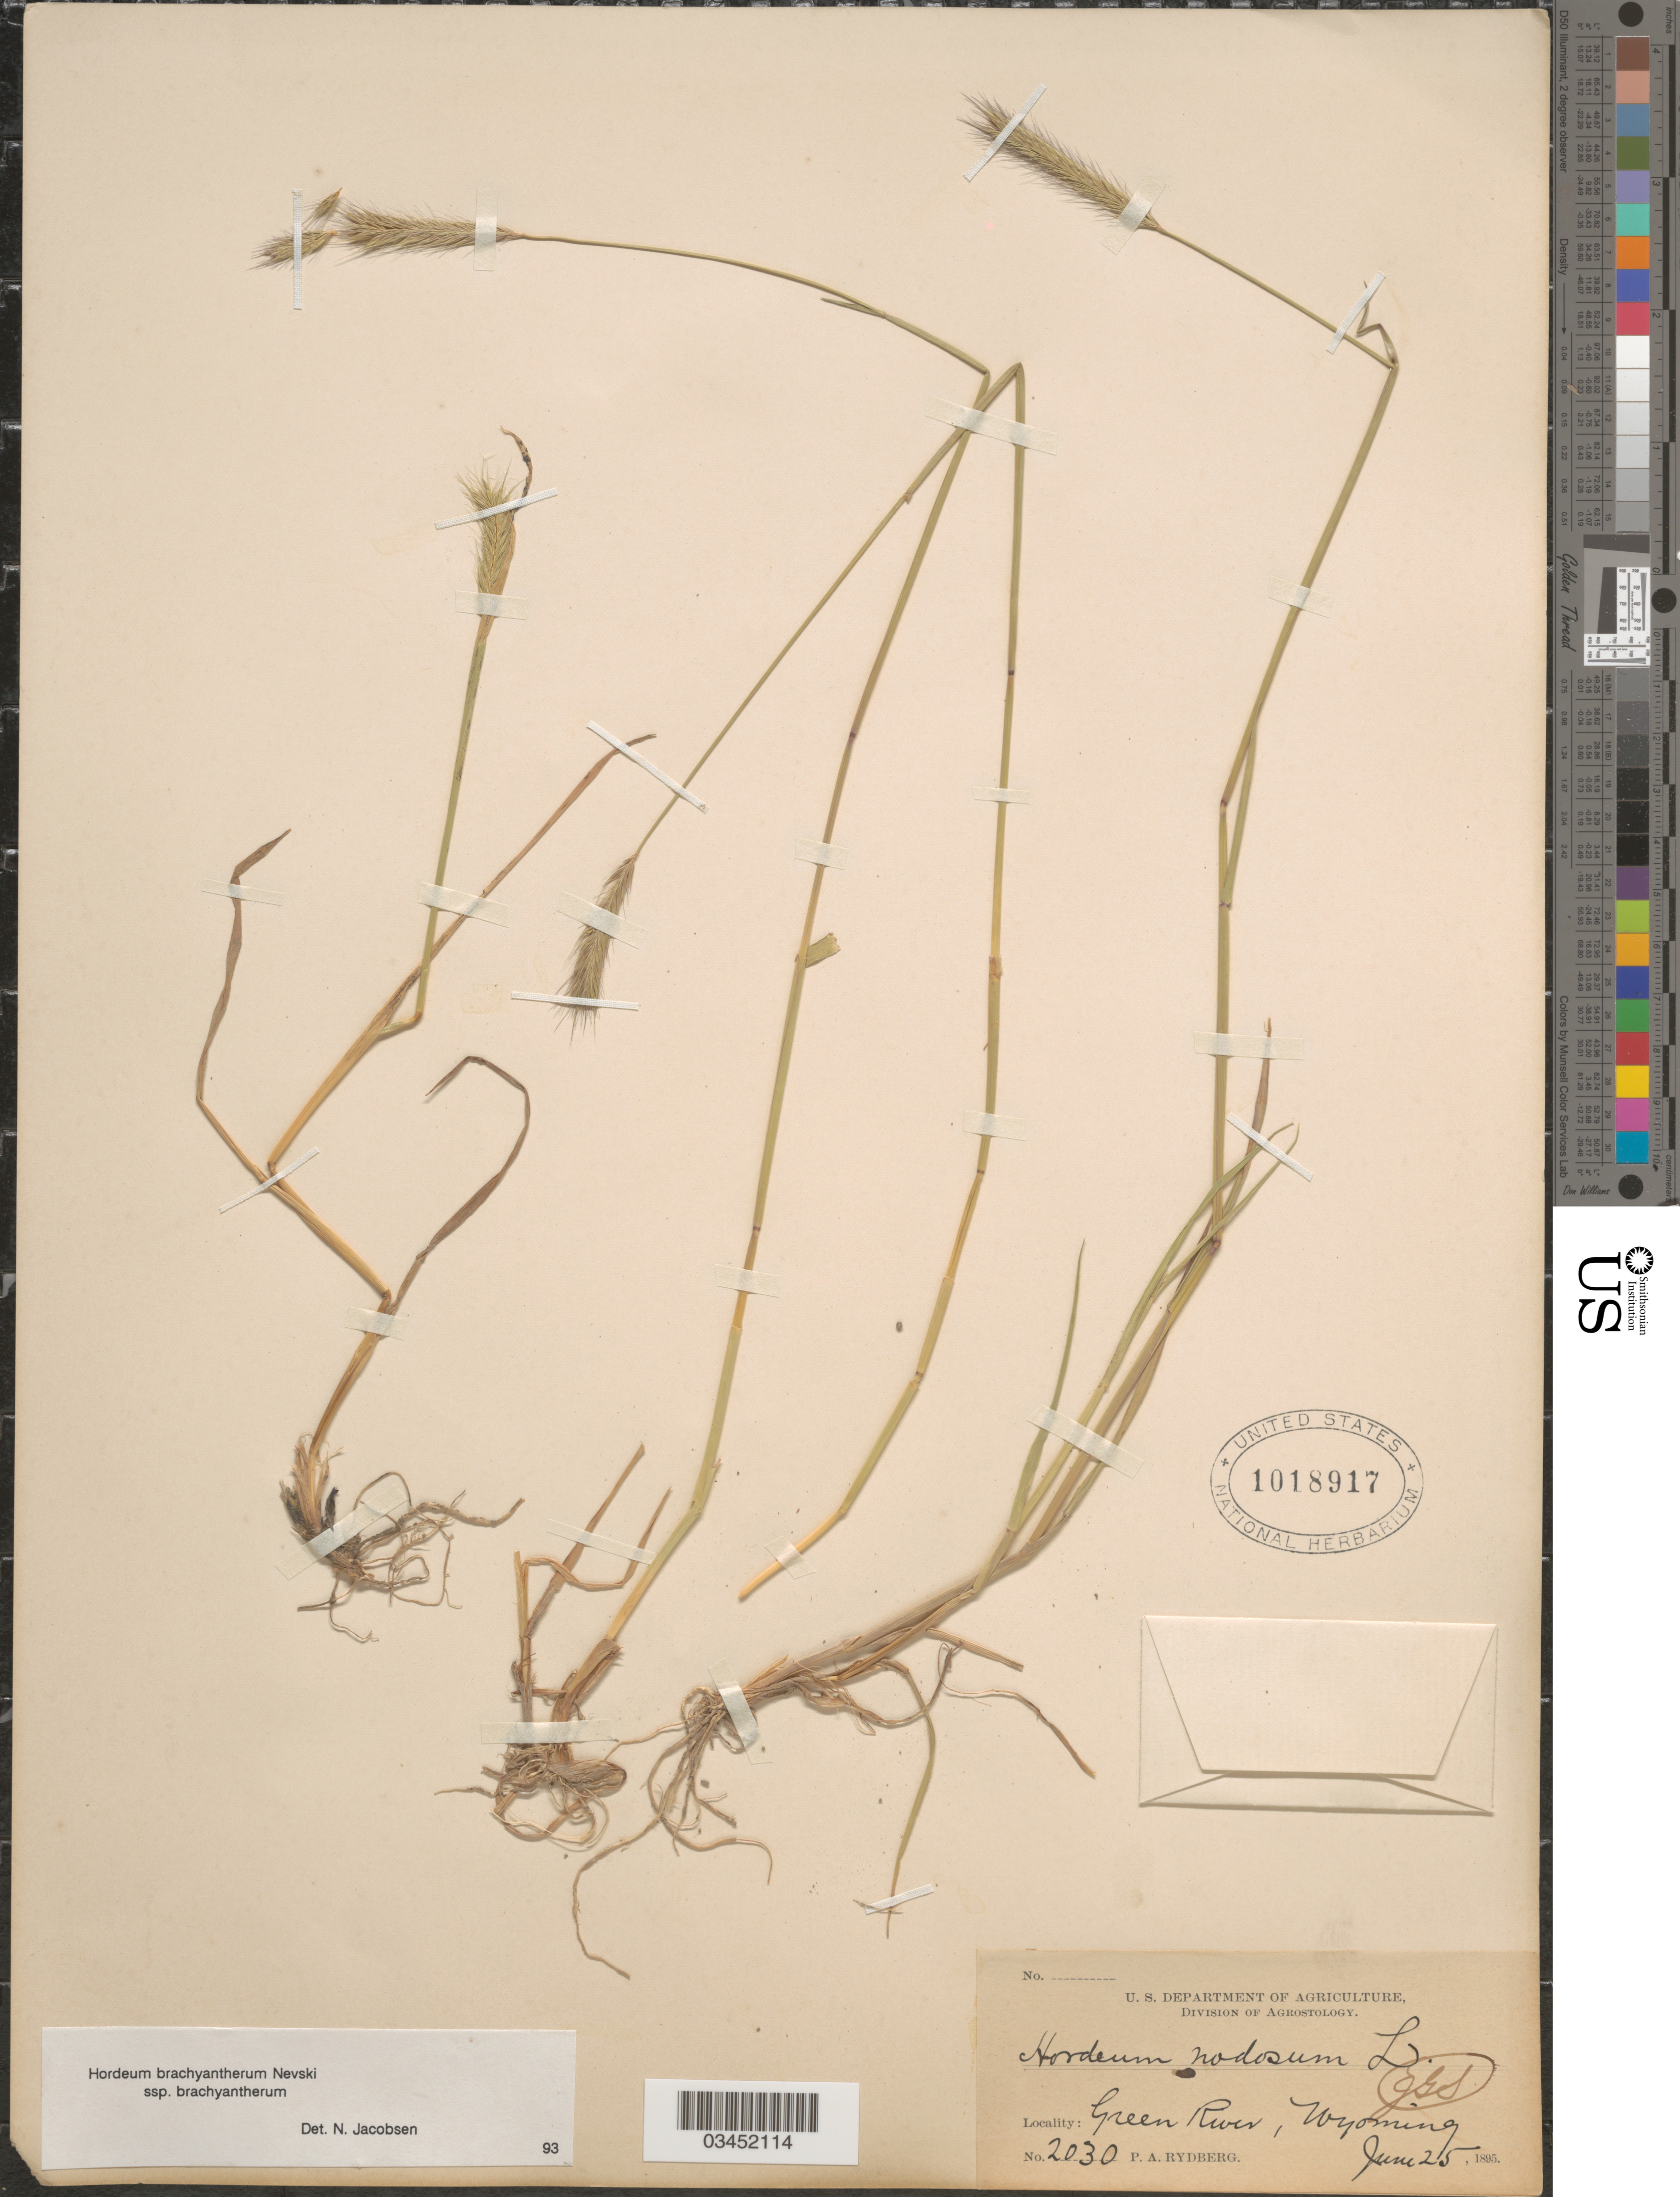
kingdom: Plantae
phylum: Tracheophyta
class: Liliopsida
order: Poales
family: Poaceae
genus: Hordeum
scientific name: Hordeum brachyantherum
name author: Nevski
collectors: P. A. Rydberg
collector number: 2030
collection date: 1895-06-25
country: United States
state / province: Wyoming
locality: Green River.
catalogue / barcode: US 1018917